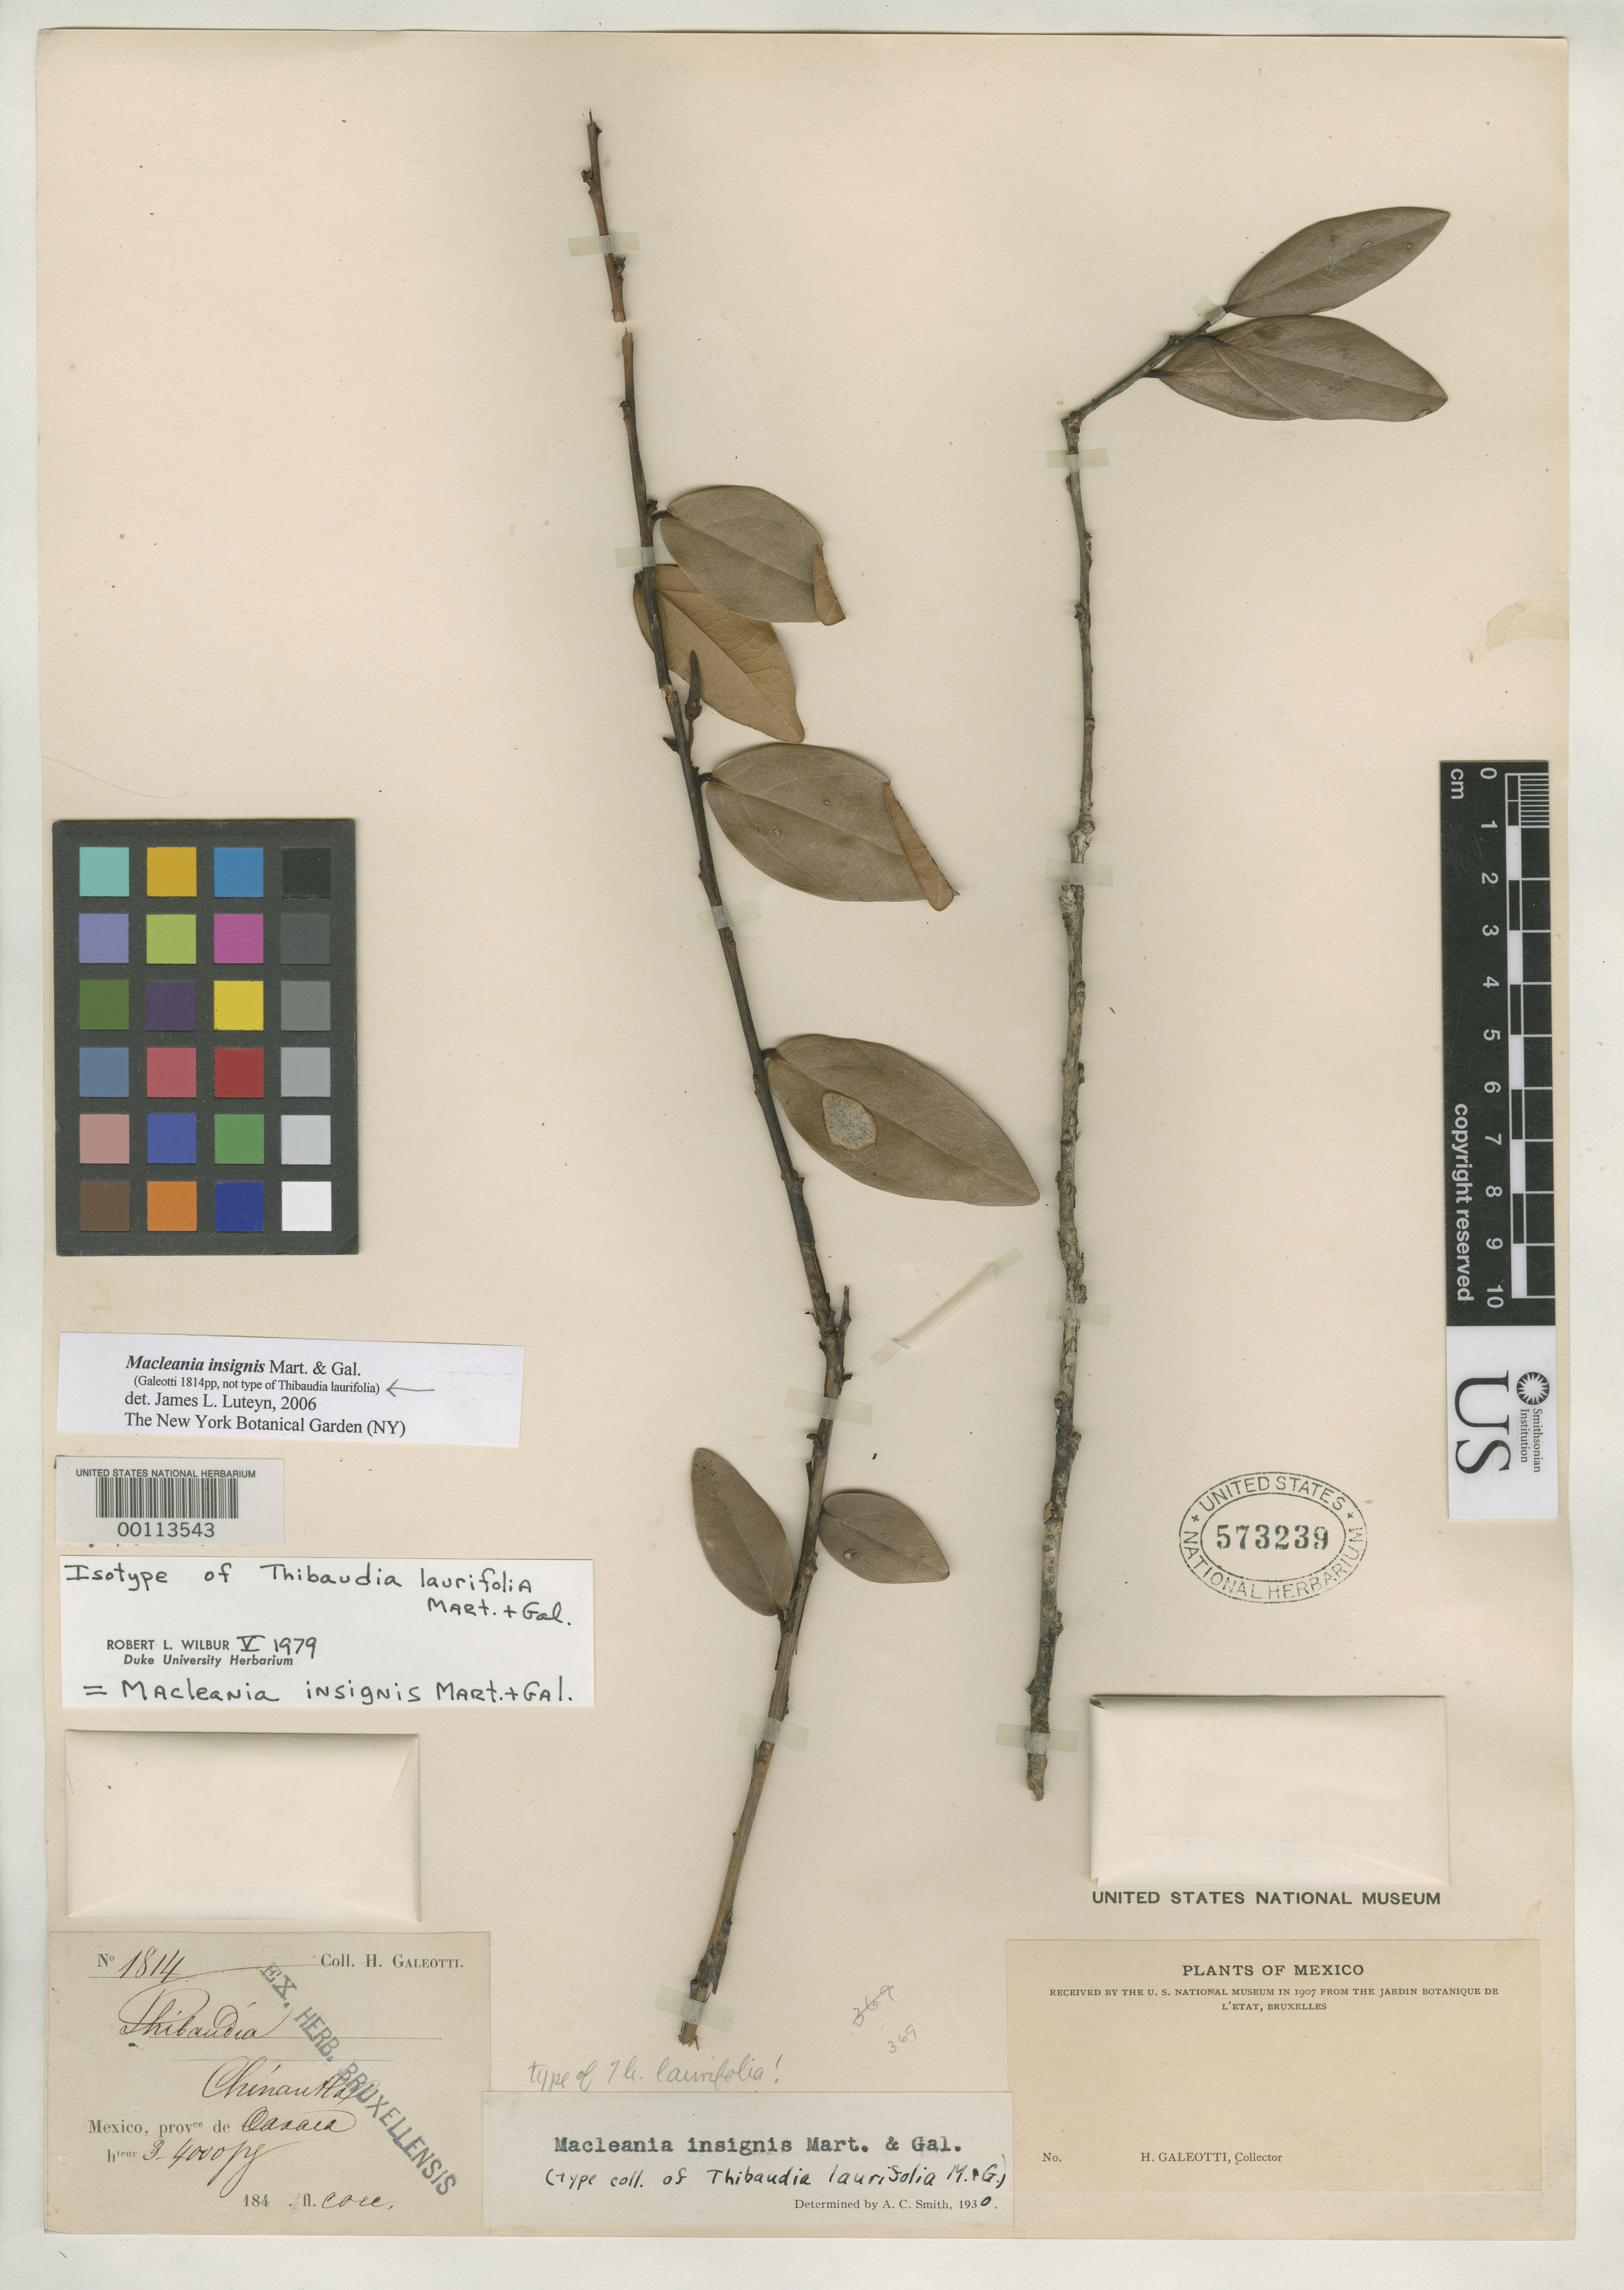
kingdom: Plantae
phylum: Tracheophyta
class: Magnoliopsida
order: Ericales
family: Ericaceae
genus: Thibaudia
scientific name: Thibaudia laurifolia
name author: M. Martens & Galeotti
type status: Possible Isotype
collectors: H. G. Galeotti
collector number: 1814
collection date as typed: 184-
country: Mexico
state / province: Oaxaca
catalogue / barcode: US 573239